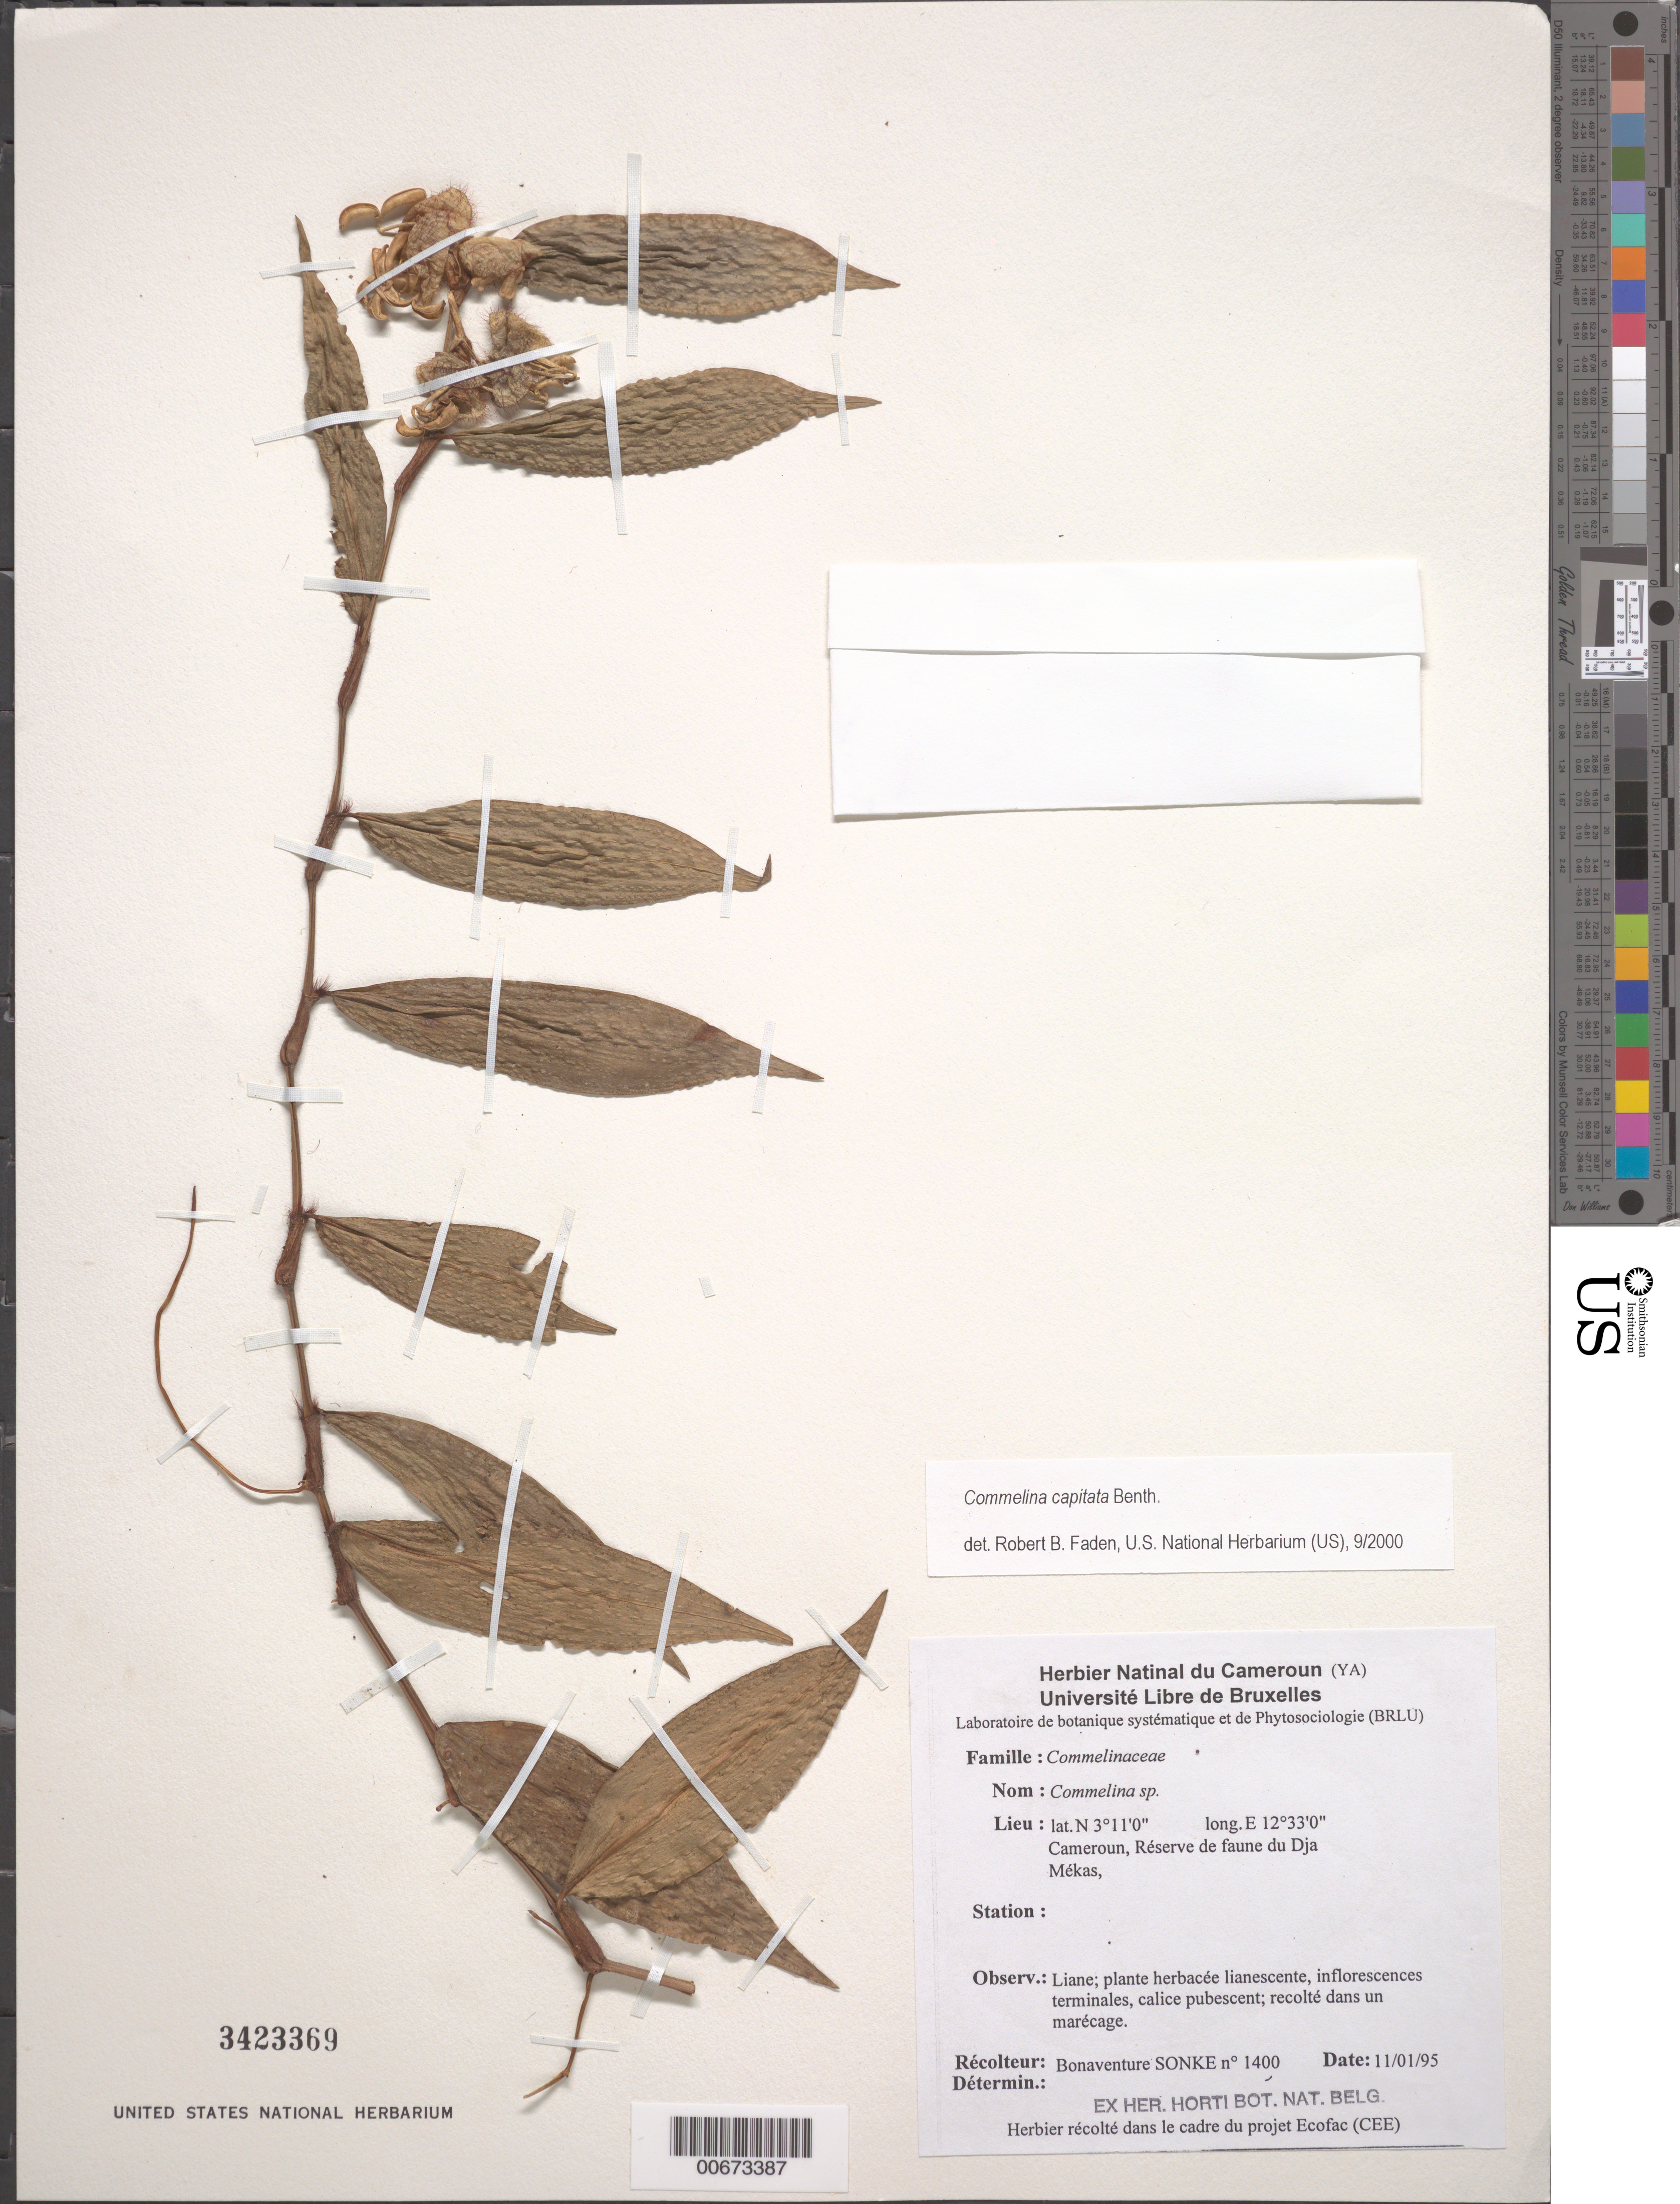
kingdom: Plantae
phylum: Tracheophyta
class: Liliopsida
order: Commelinales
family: Commelinaceae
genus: Commelina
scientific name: Commelina capitata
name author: Benth.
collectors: B. Sonke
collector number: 1400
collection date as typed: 11 Jan 1995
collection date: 1995-01-11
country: Cameroon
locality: Reserve de faune de Dja Mekas.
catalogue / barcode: US 3423369